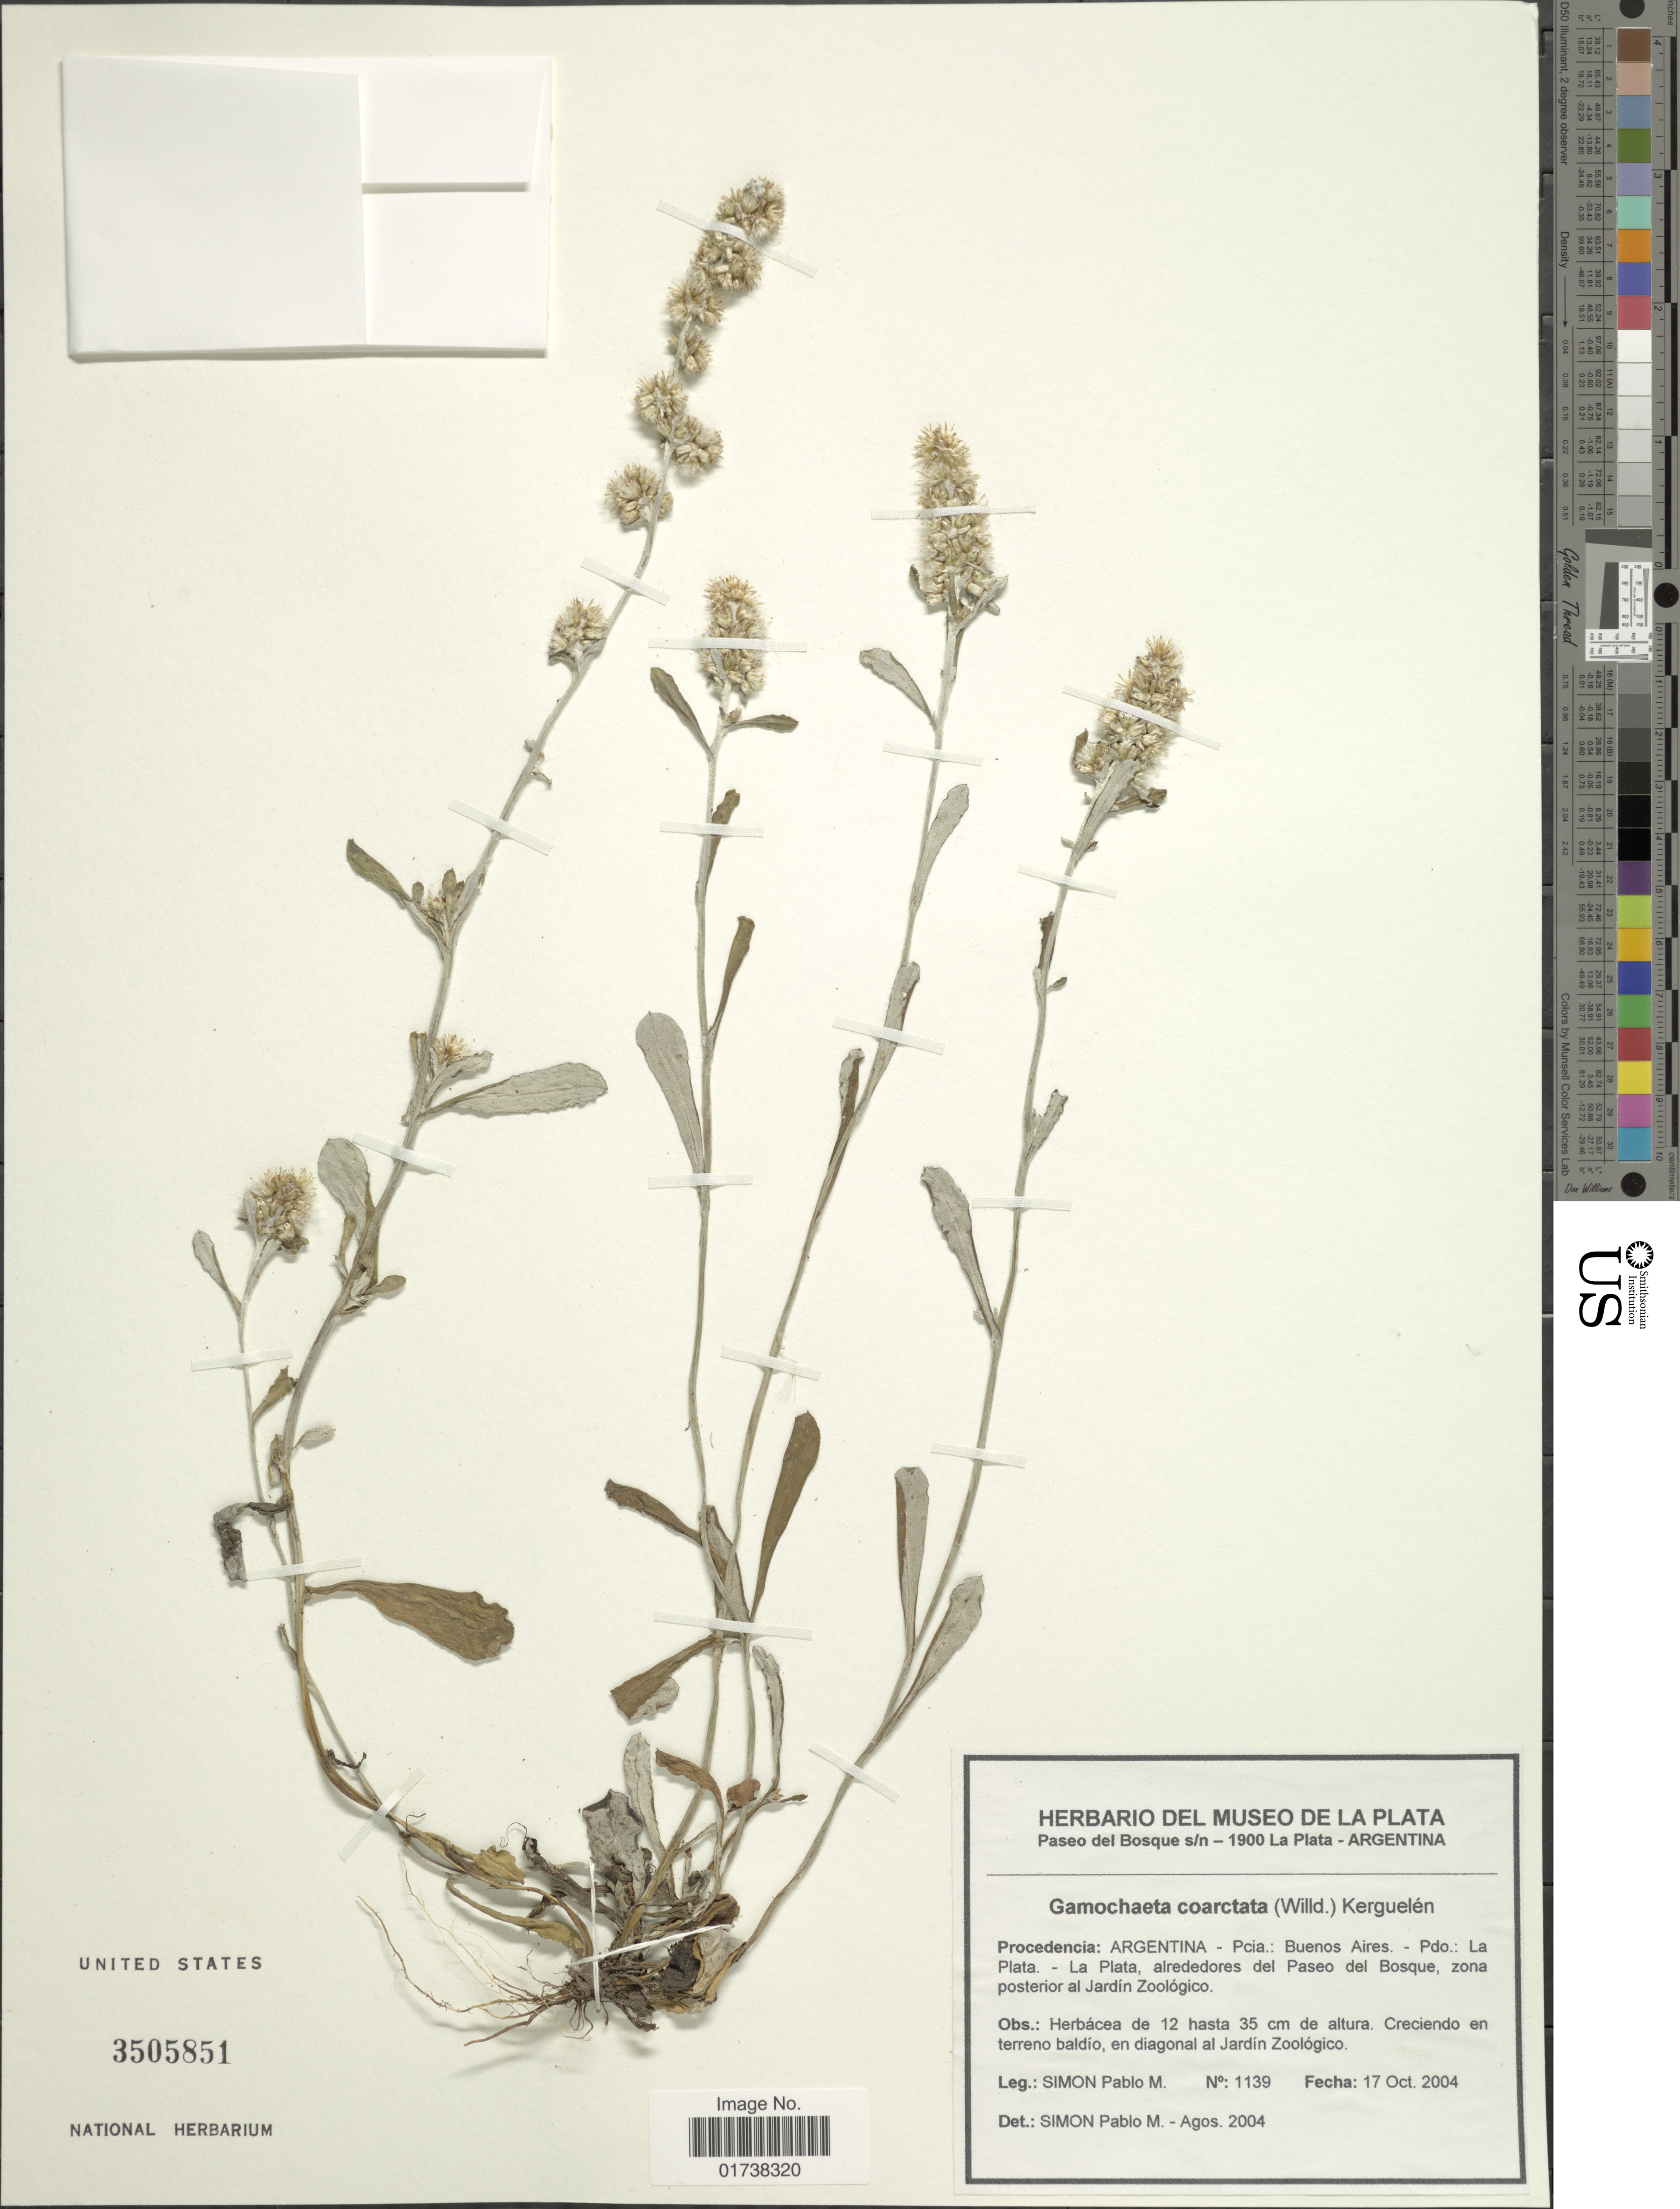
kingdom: Plantae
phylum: Tracheophyta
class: Magnoliopsida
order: Asterales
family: Asteraceae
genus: Gamochaeta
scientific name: Gamochaeta coarctata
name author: (Willd.) Kerguélen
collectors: P. M. Simón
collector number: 1139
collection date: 2004-10-17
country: Argentina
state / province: Buenos Aires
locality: Pdo.: La Plata - La Plata, alrededores del Paseo del Bosque, zona posterior al Jardin Zoologico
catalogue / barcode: US 3505851